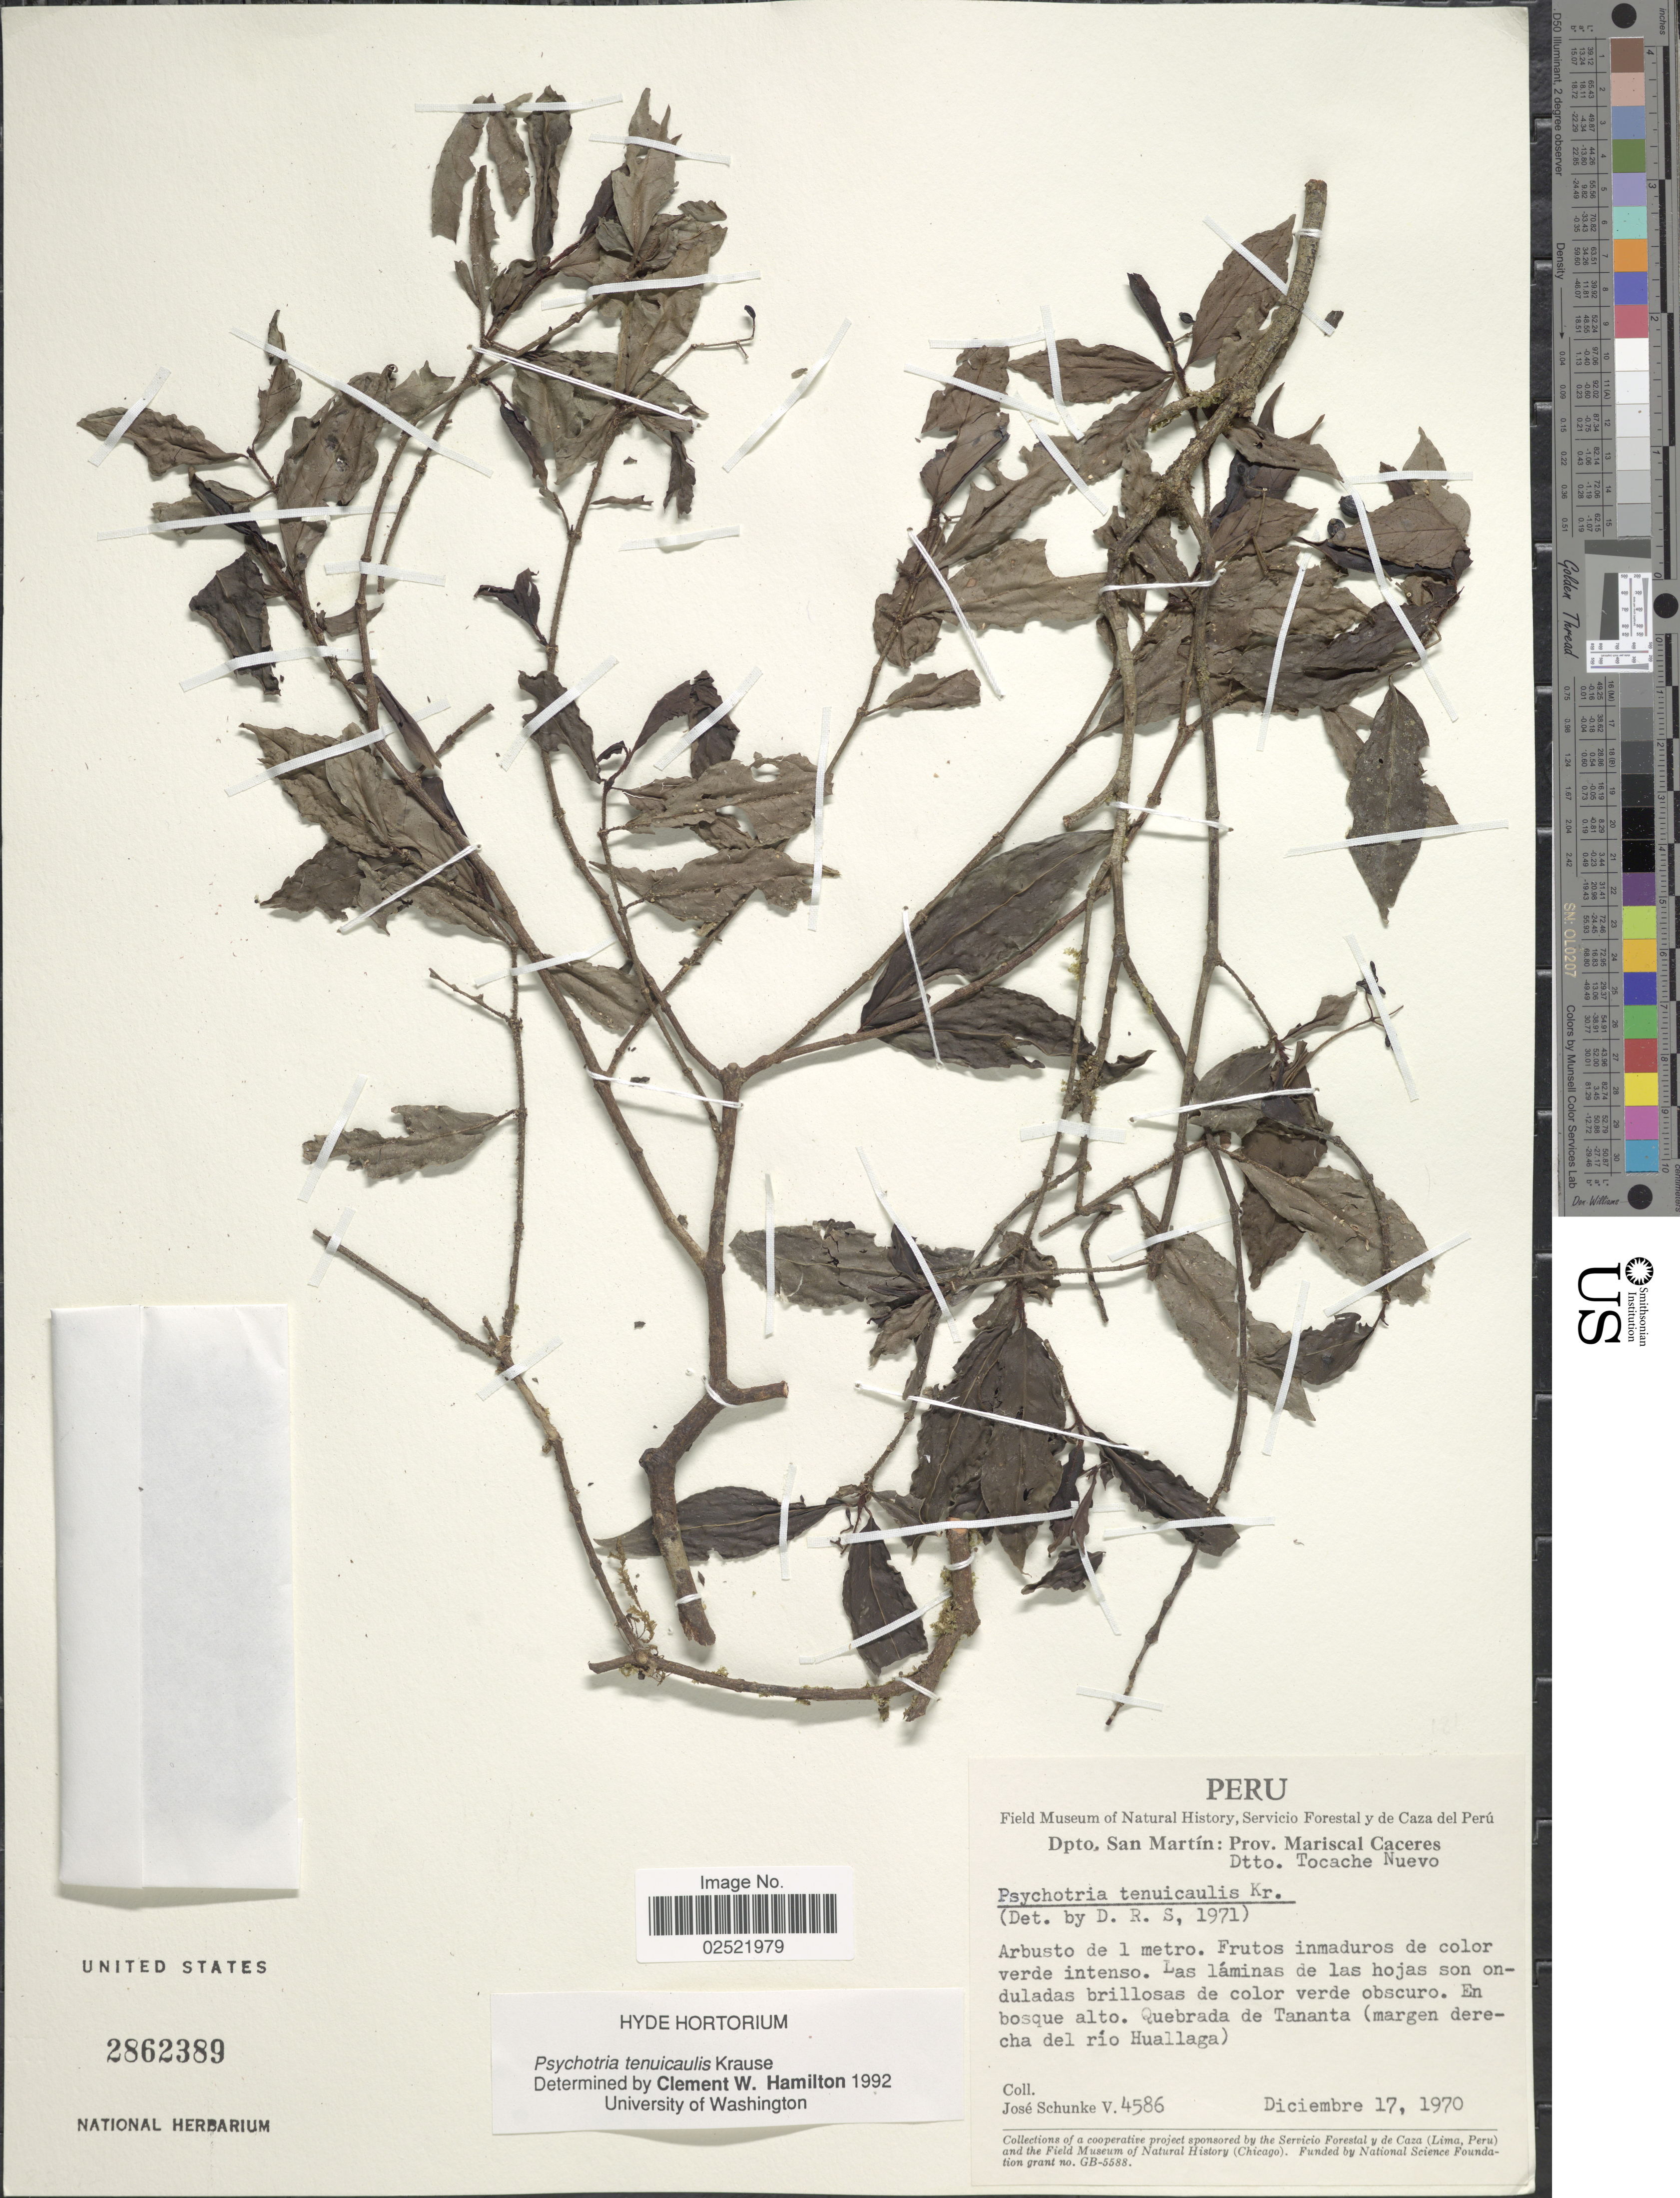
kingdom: Plantae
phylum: Tracheophyta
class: Magnoliopsida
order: Gentianales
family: Rubiaceae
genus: Psychotria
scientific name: Psychotria tenuicaulis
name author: K. Krause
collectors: J. Schunke Vigo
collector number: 4586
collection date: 1970-12-17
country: Peru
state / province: San Martín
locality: Prov. Mariscal Caceres. Dtto. Tocache Nuevo. Quebrada de Tananta (margen derecha del rio Huallaga)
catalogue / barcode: US 2862389